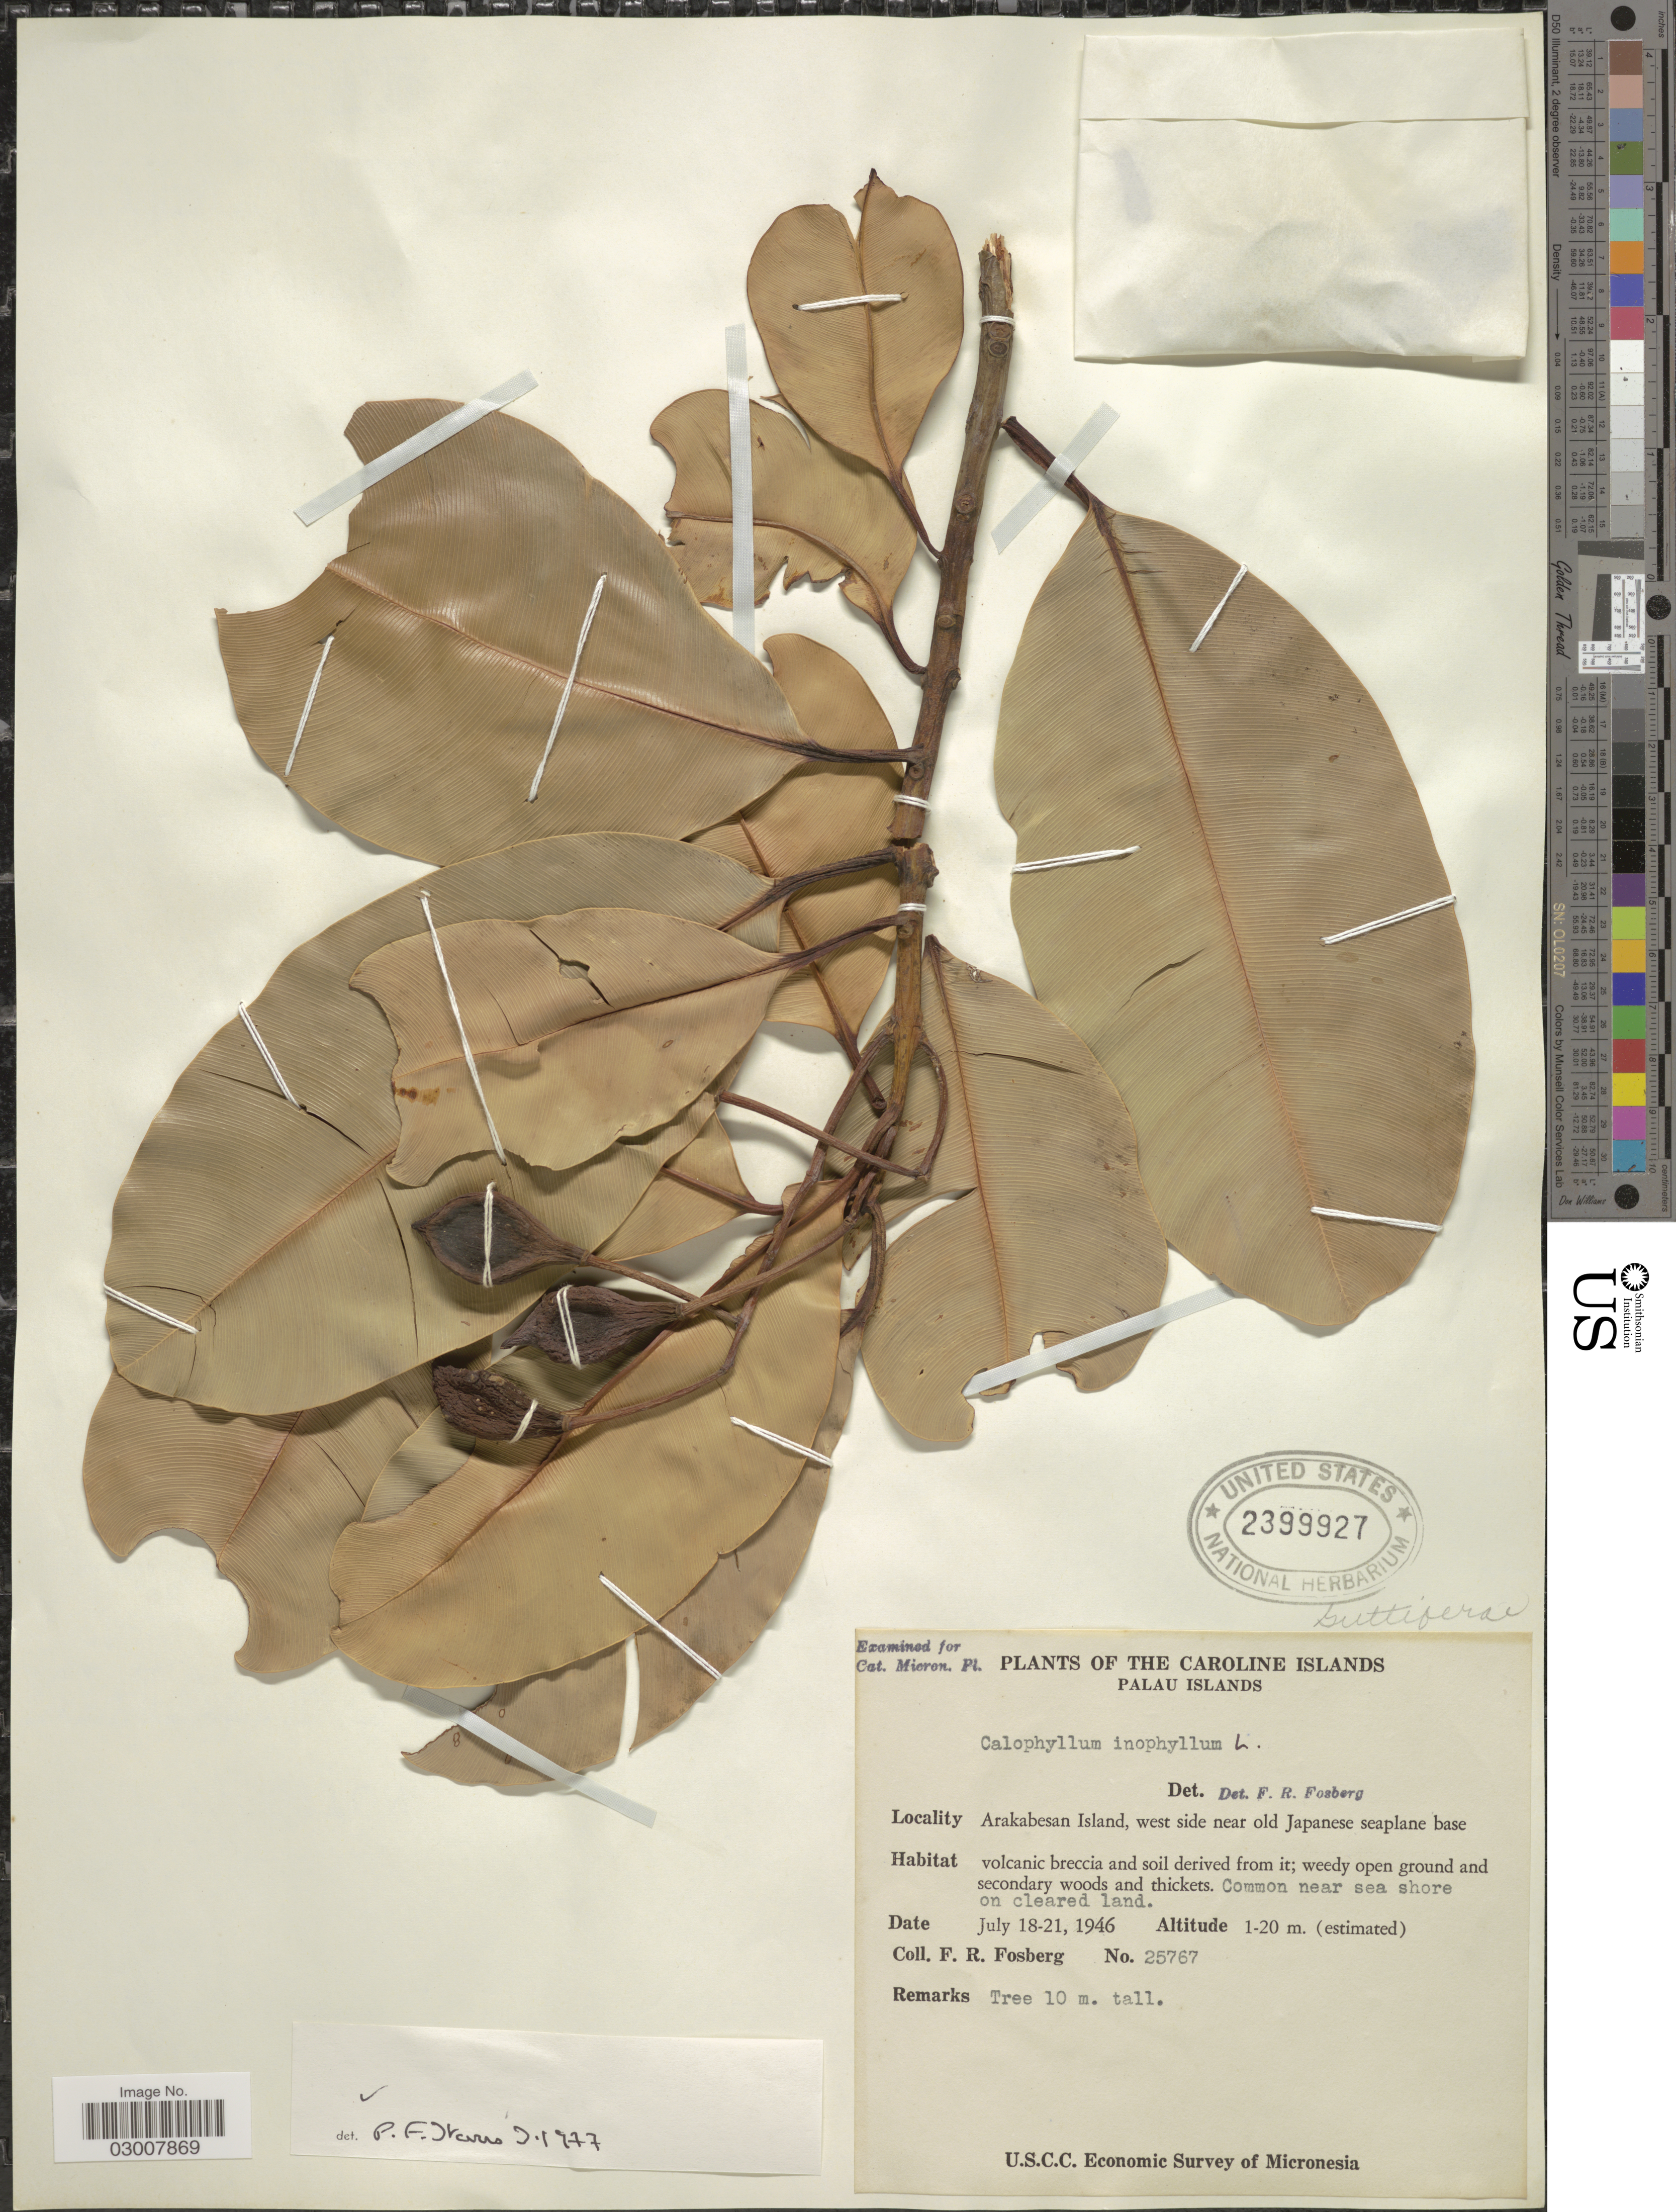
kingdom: Plantae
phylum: Tracheophyta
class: Magnoliopsida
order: Malpighiales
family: Calophyllaceae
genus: Calophyllum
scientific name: Calophyllum inophyllum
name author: L.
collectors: F. R. Fosberg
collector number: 25767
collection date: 1946-07-18/1946-07-21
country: Palau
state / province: Koror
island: Ngerekebesang [Arakabesan]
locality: The Caroline Islands, Palau Islands. Arakabesan Island, west side near old Japanese seaplane base.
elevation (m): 1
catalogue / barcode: US 2399927